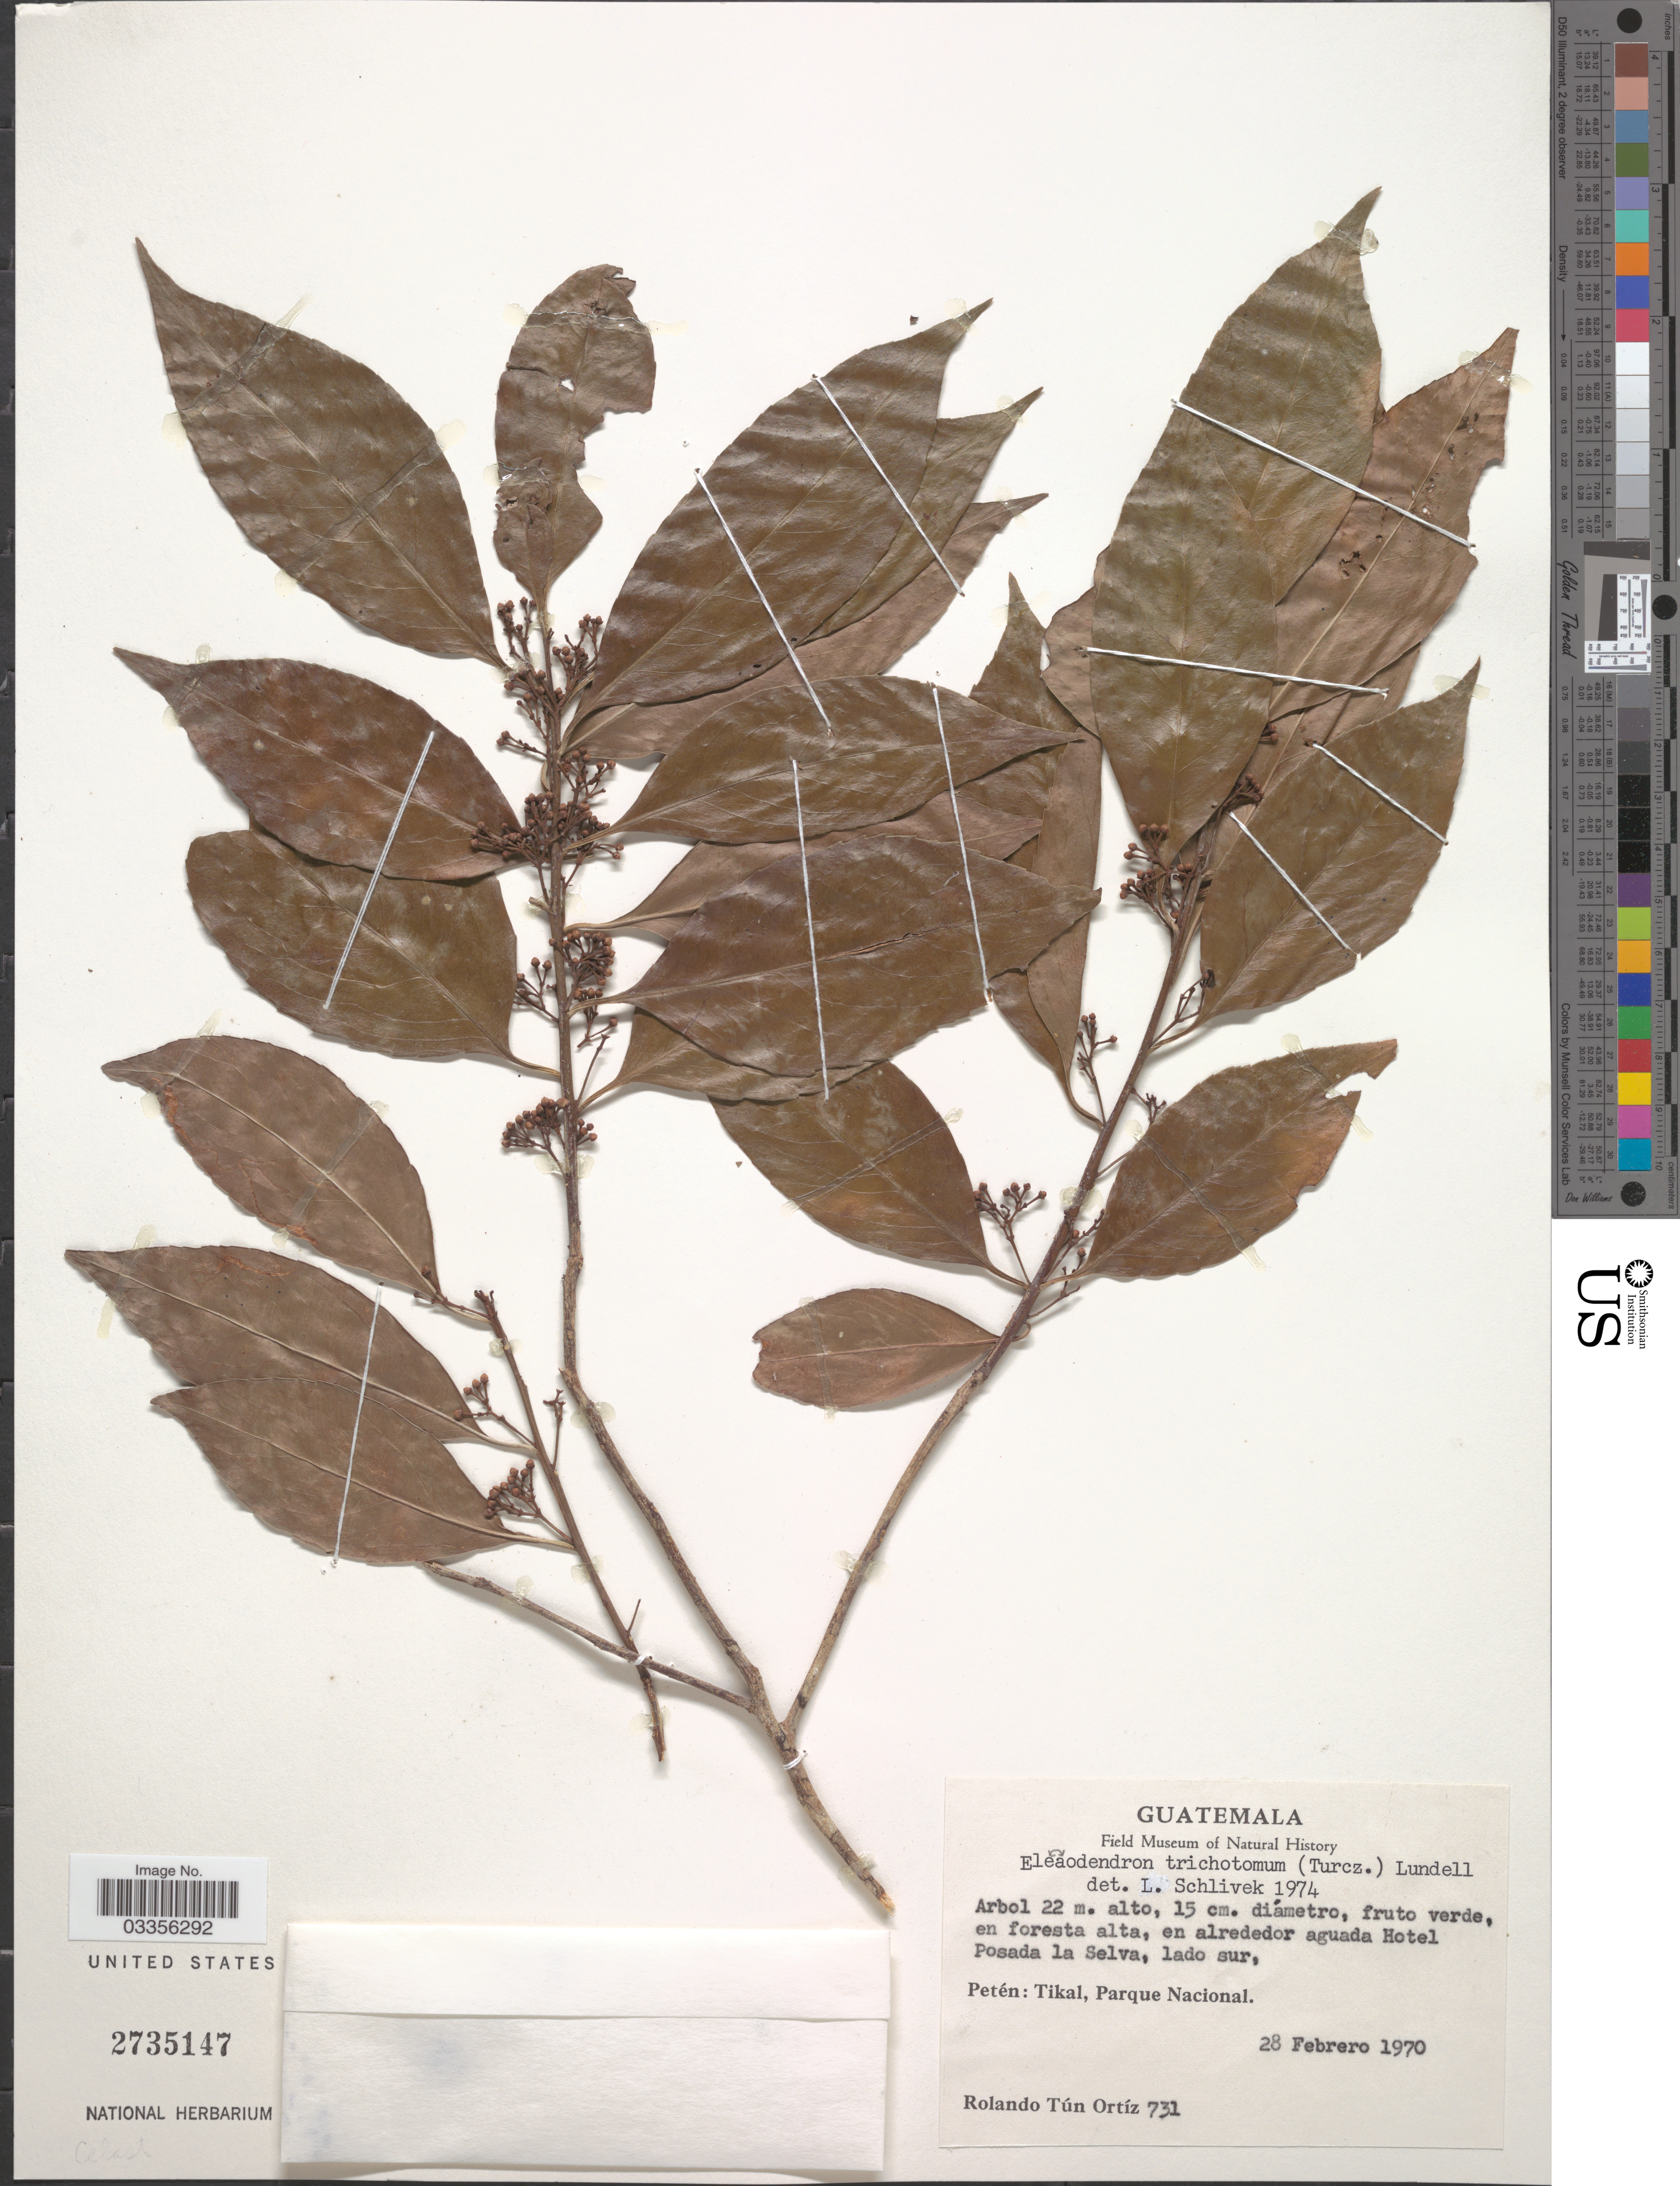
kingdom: Plantae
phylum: Tracheophyta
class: Magnoliopsida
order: Celastrales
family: Celastraceae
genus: Elaeodendron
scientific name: Elaeodendron trichotomum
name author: (Turcz.) Lundell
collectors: R. Ortiz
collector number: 731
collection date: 1970-02-28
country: Guatemala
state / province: El Petén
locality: En alrededor aguada Hotel Posada la Selva, lado sur. Petén: Tikal, Parque Nacional.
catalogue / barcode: US 2735147